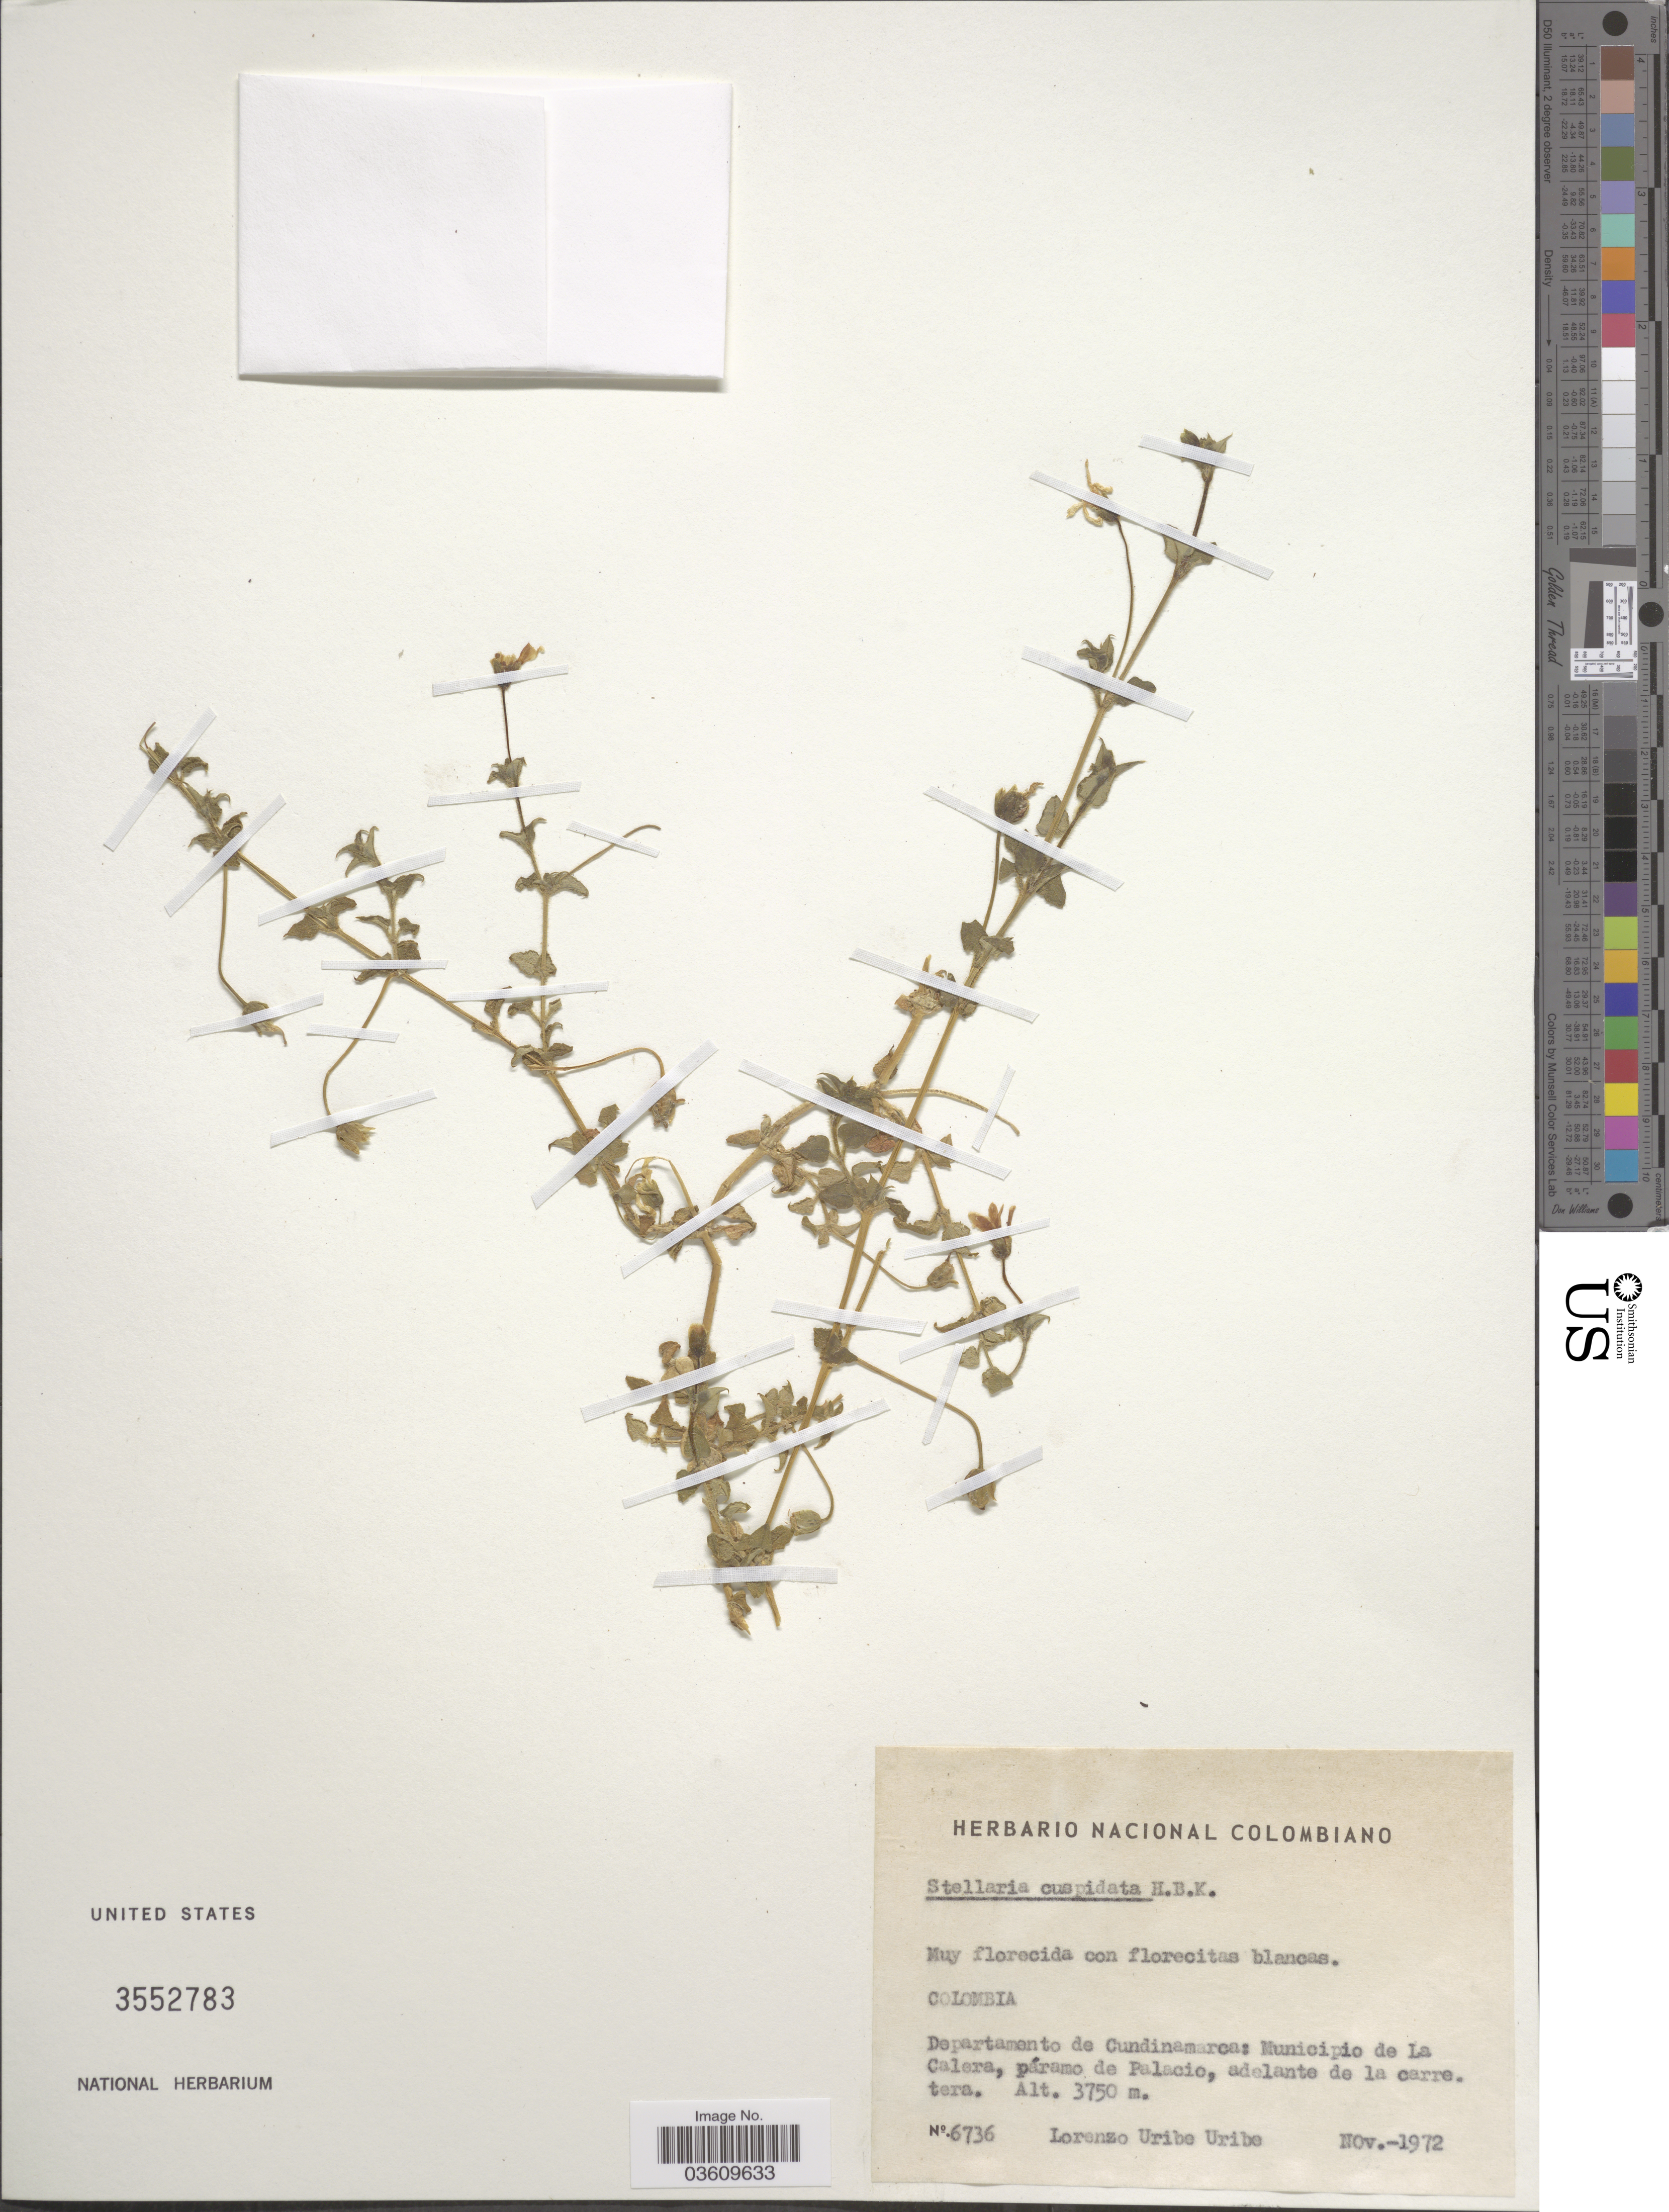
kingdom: Plantae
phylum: Tracheophyta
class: Magnoliopsida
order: Caryophyllales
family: Caryophyllaceae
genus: Stellaria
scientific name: Stellaria cuspidata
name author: Willd. ex Schltdl.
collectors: L. Uribe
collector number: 6736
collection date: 1972-11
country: Colombia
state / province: Cundinamarca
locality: Departamento de Cundinamarca: Municipio de La Calera, páramo de Palacio, adelante de la carretera.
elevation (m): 3750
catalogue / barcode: US 3552783